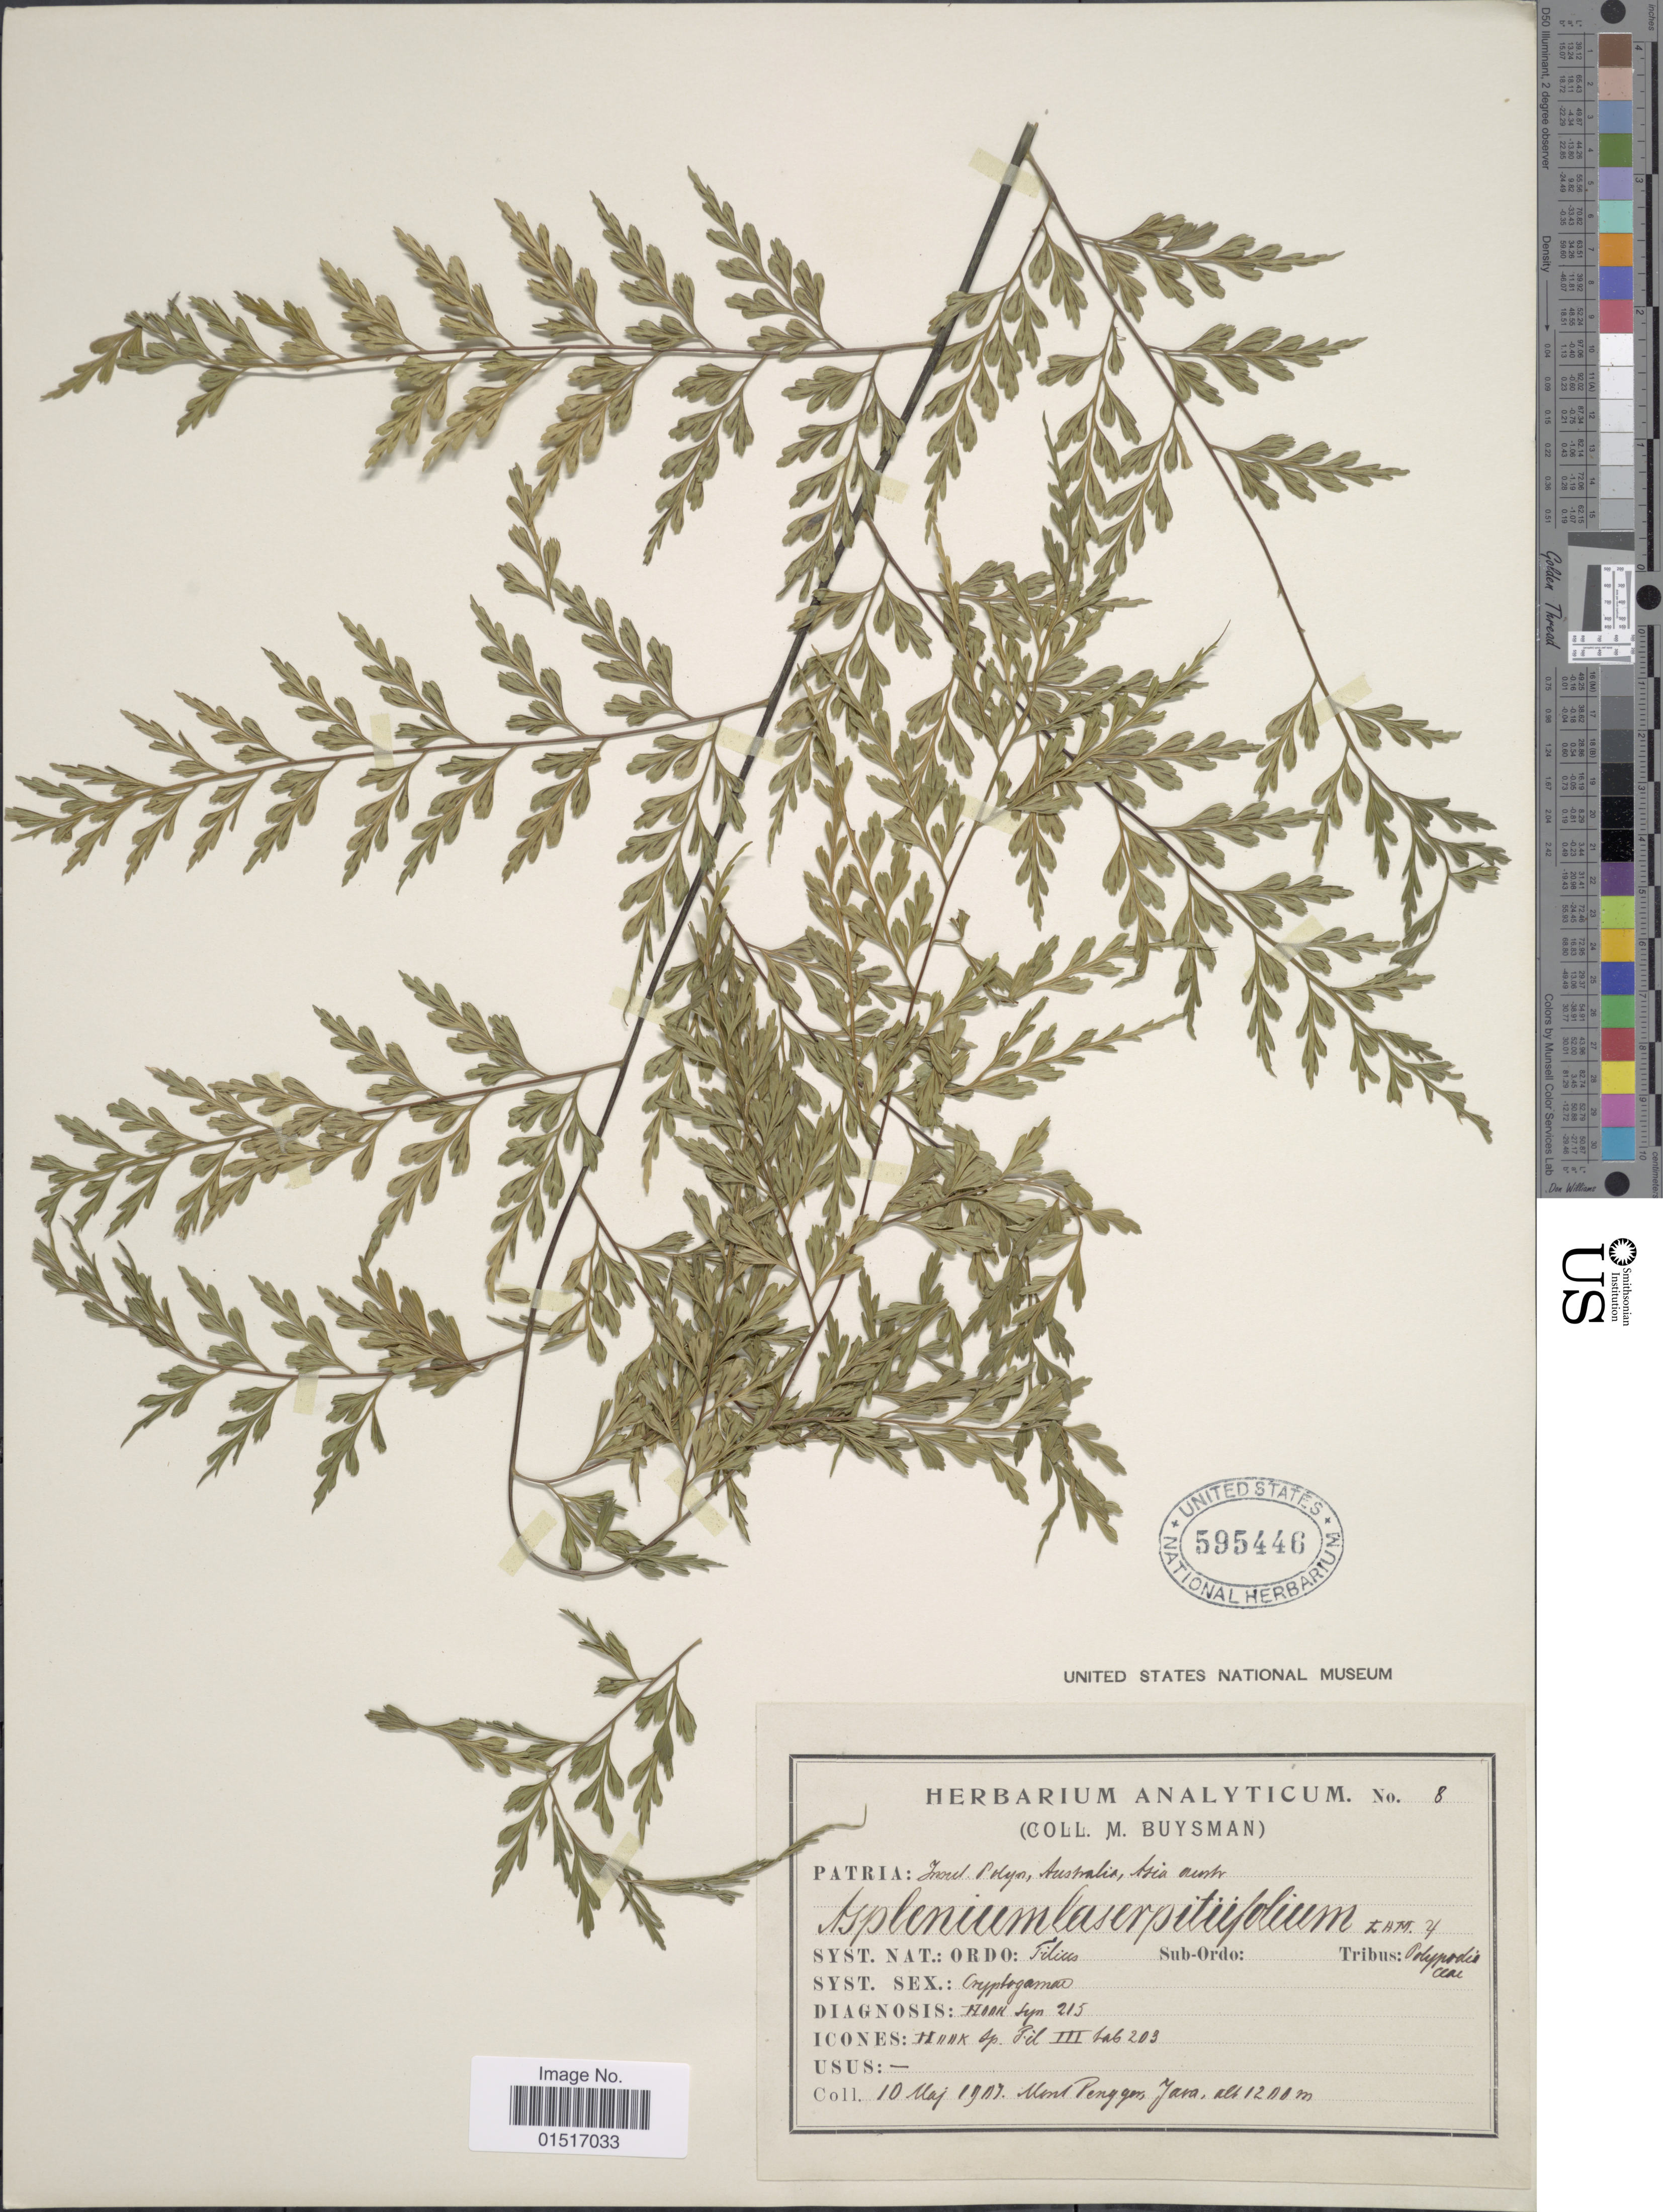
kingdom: Plantae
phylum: Tracheophyta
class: Polypodiopsida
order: Polypodiales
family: Aspleniaceae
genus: Asplenium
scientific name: Asplenium robustum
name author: Blume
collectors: M. Buysman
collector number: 8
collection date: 1907-05-10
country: Indonesia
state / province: Java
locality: Mont Pengger. Patria: Insel Polyn Australia, Asia austr [interpreted]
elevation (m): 1200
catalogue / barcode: US 595446